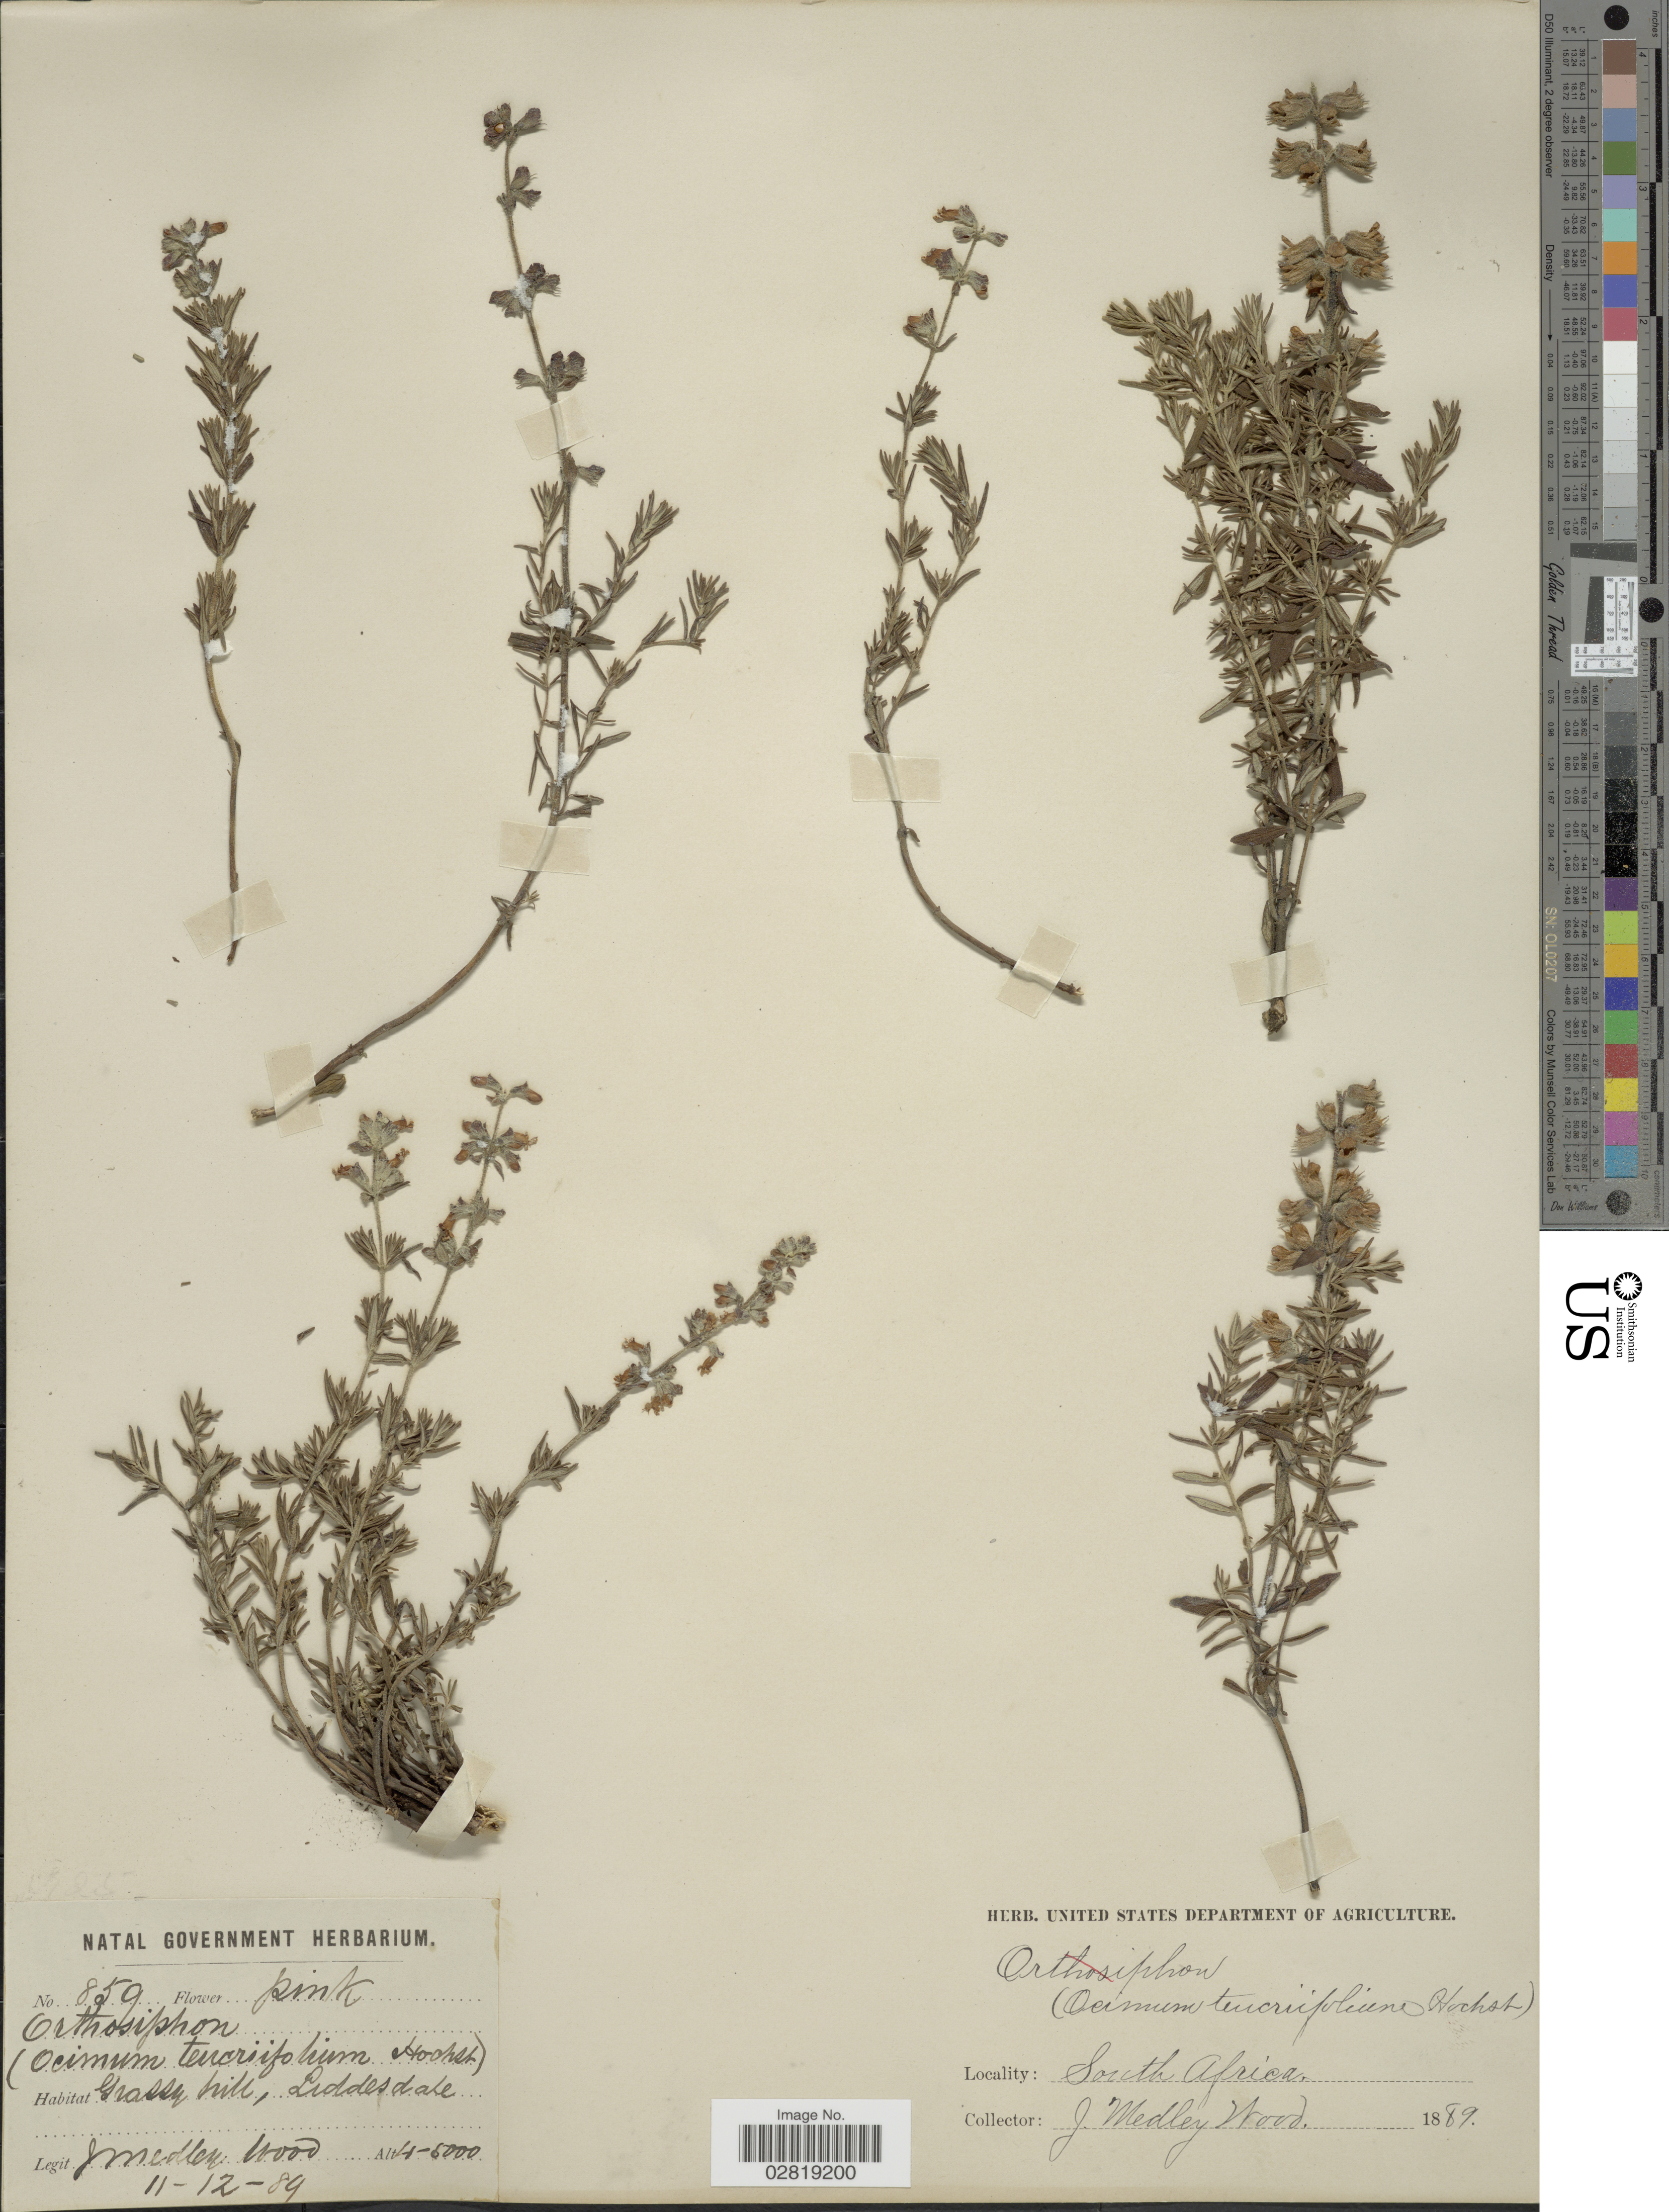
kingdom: Plantae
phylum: Tracheophyta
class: Magnoliopsida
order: Lamiales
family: Lamiaceae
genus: Hemizygia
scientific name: Hemizygia teucriifolia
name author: (Hochst.) Bruq.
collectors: J. Medley Wood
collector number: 859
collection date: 1889-12-11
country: South Africa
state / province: KwaZulu-Natal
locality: Natal. Grassy hill, Liddesdale.